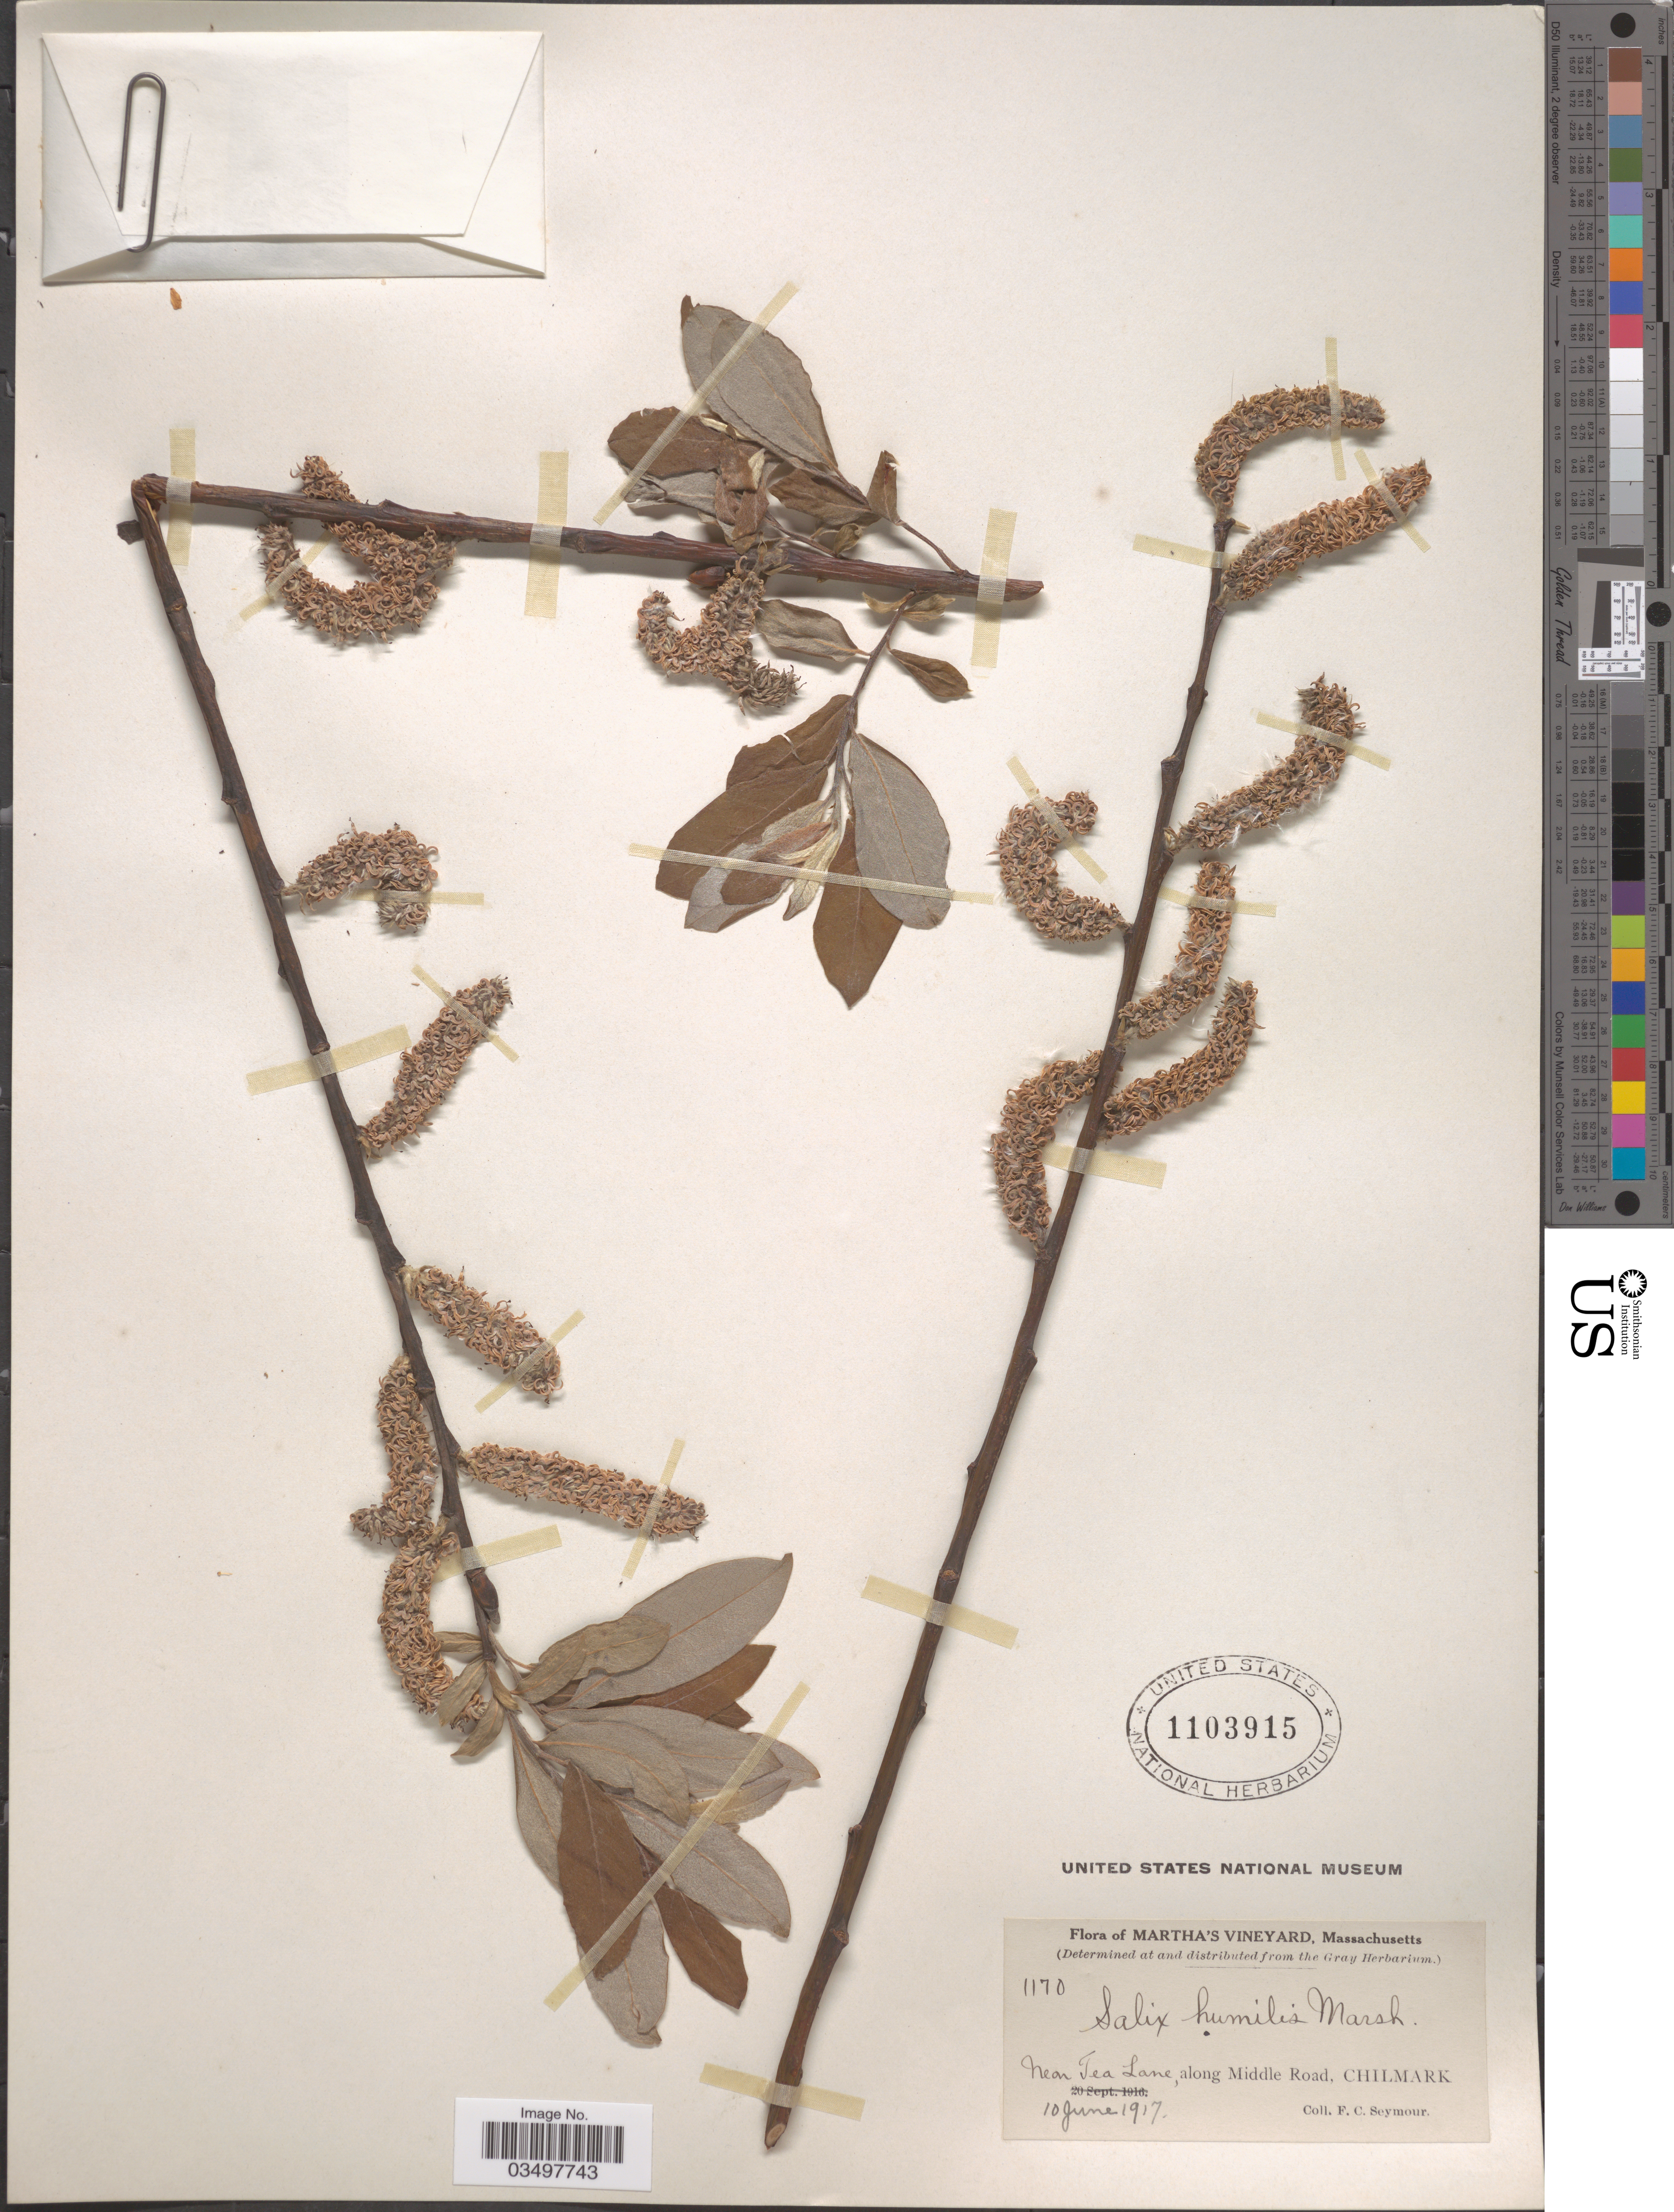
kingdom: Plantae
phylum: Tracheophyta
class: Magnoliopsida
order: Malpighiales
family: Salicaceae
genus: Salix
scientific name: Salix humilis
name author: Marshall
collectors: F. C. Seymour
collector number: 1170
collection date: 1917-06-10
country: United States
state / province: Massachusetts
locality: Martha's Vineyard. Near Tea Lane, along Middle Road, Chilmark.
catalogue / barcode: US 1103915